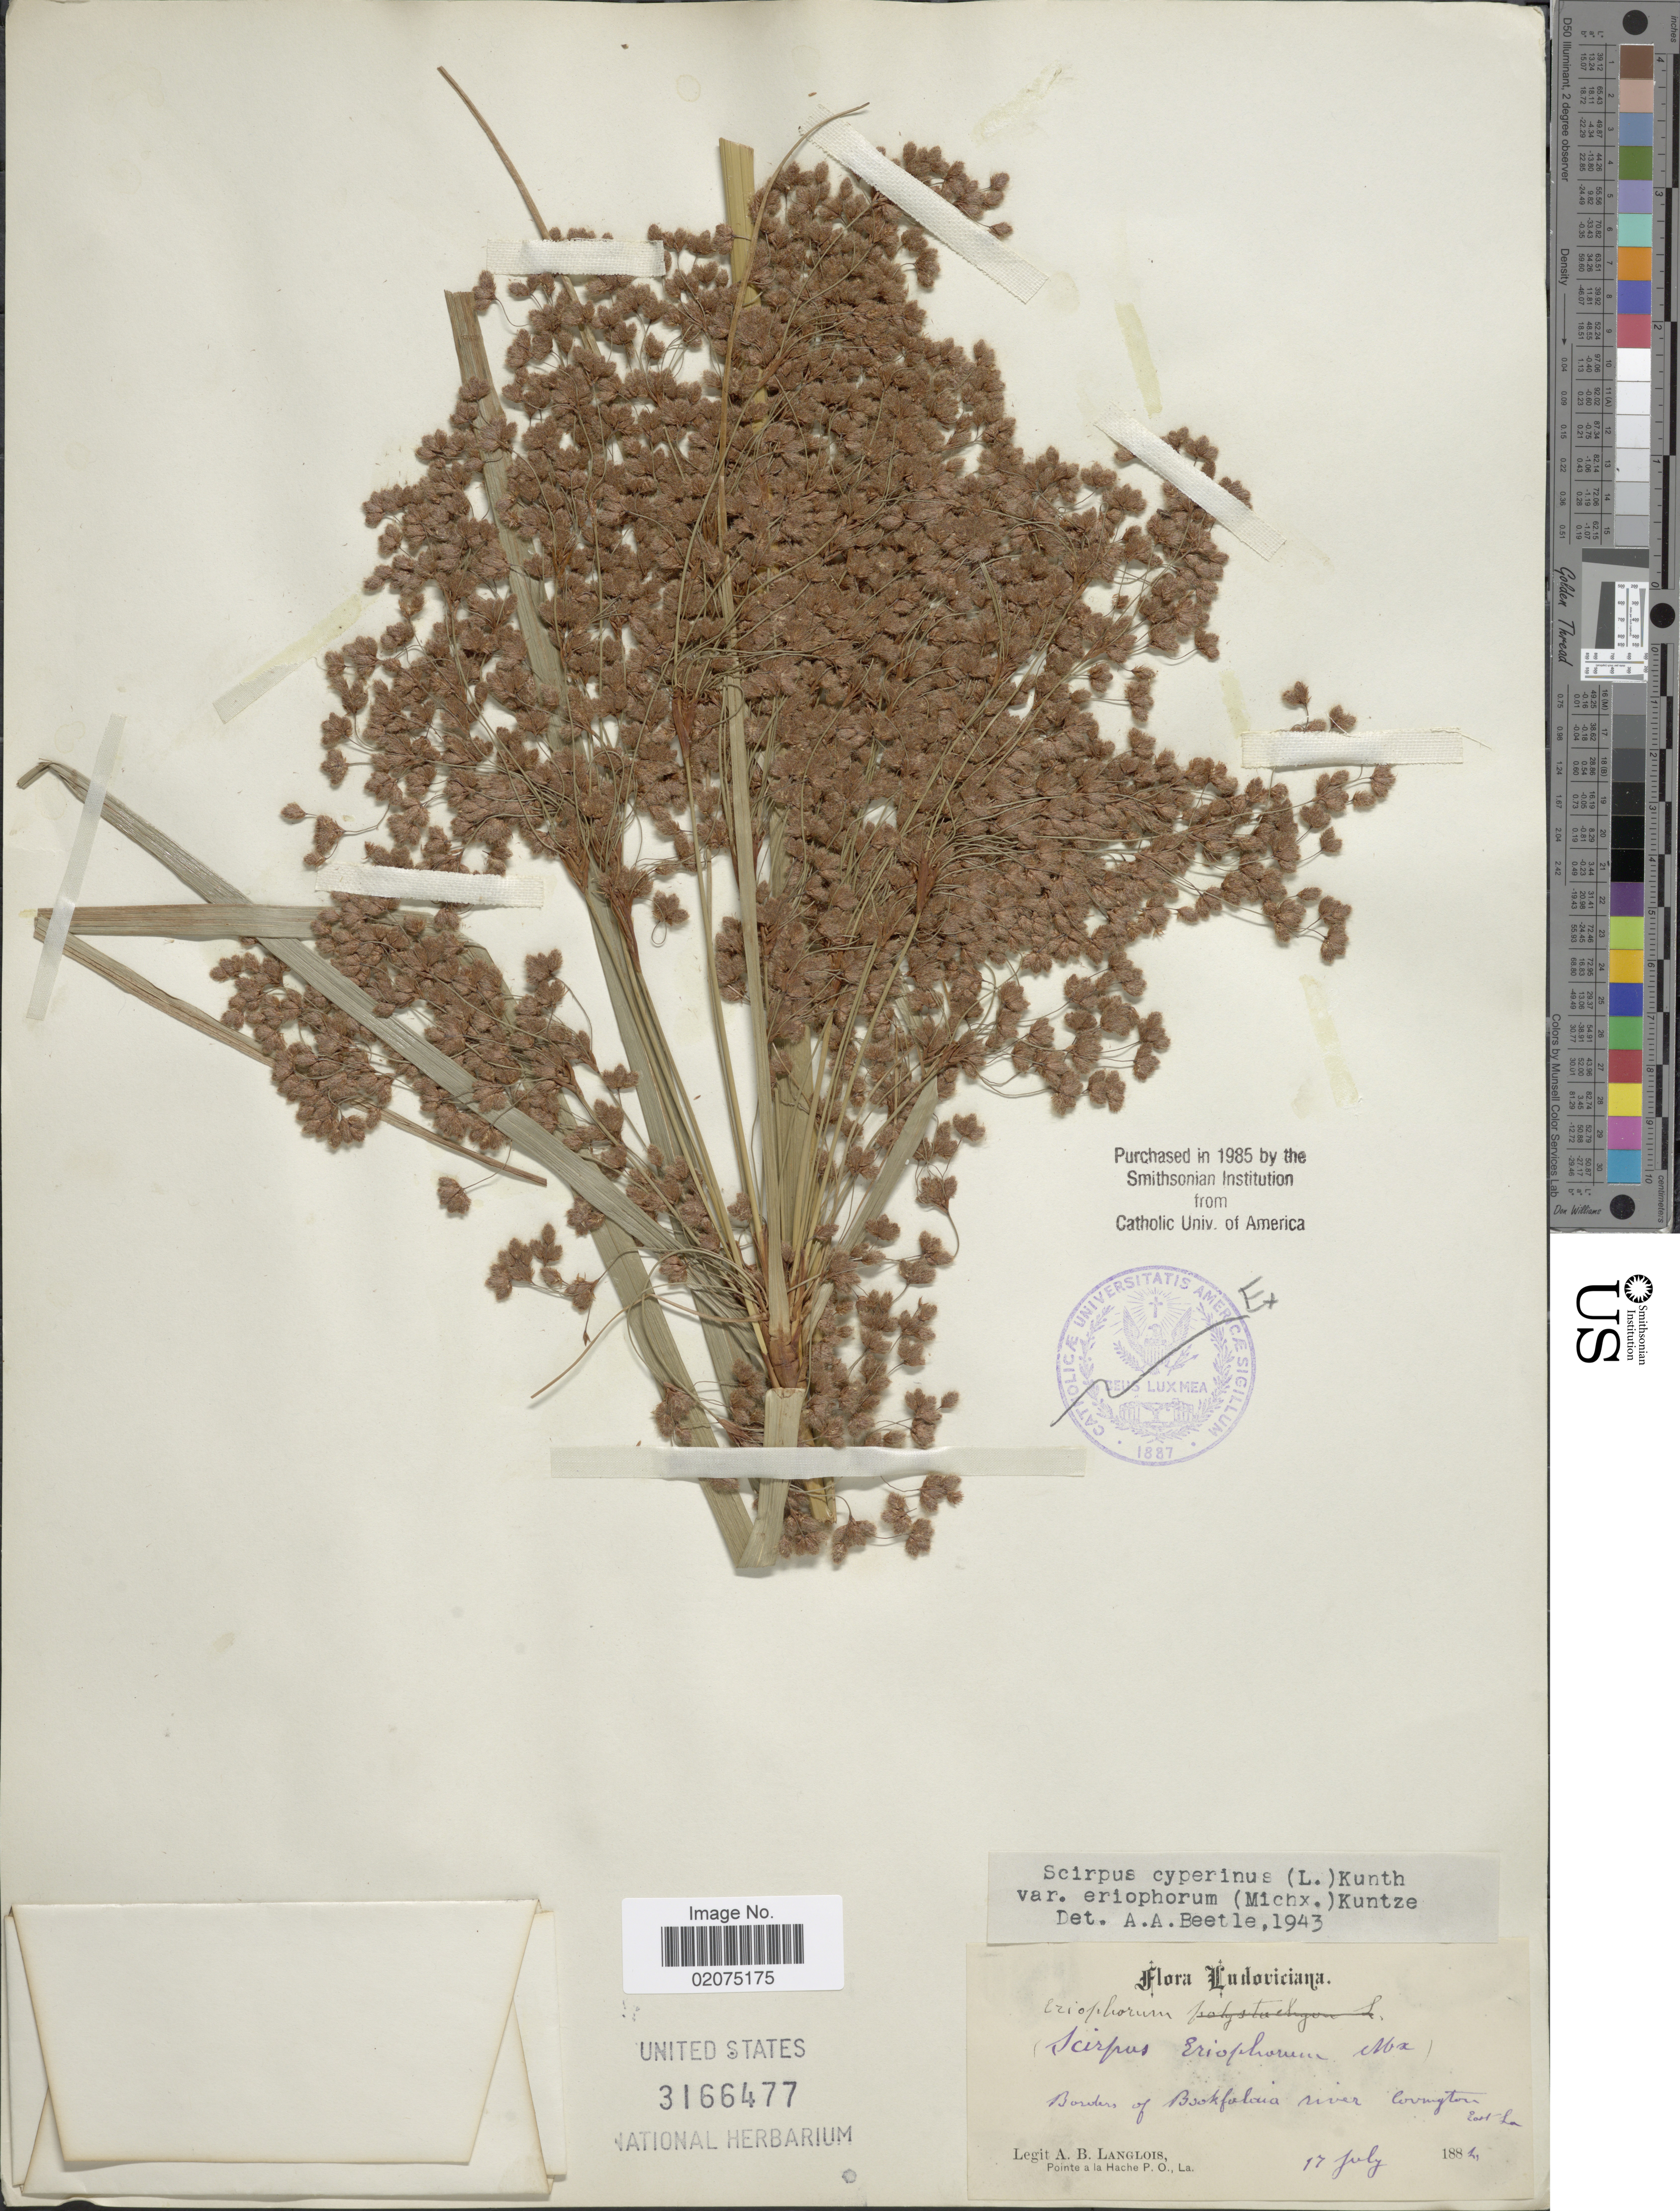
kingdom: Plantae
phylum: Tracheophyta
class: Liliopsida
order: Poales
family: Cyperaceae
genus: Scirpus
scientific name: Scirpus cyperinus (L.) Kunth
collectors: A. Langlois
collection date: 1881-07-17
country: United States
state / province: Louisiana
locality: Ludoviciana, borders of Bookfaloua River, Covington, East La.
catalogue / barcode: US 3166477